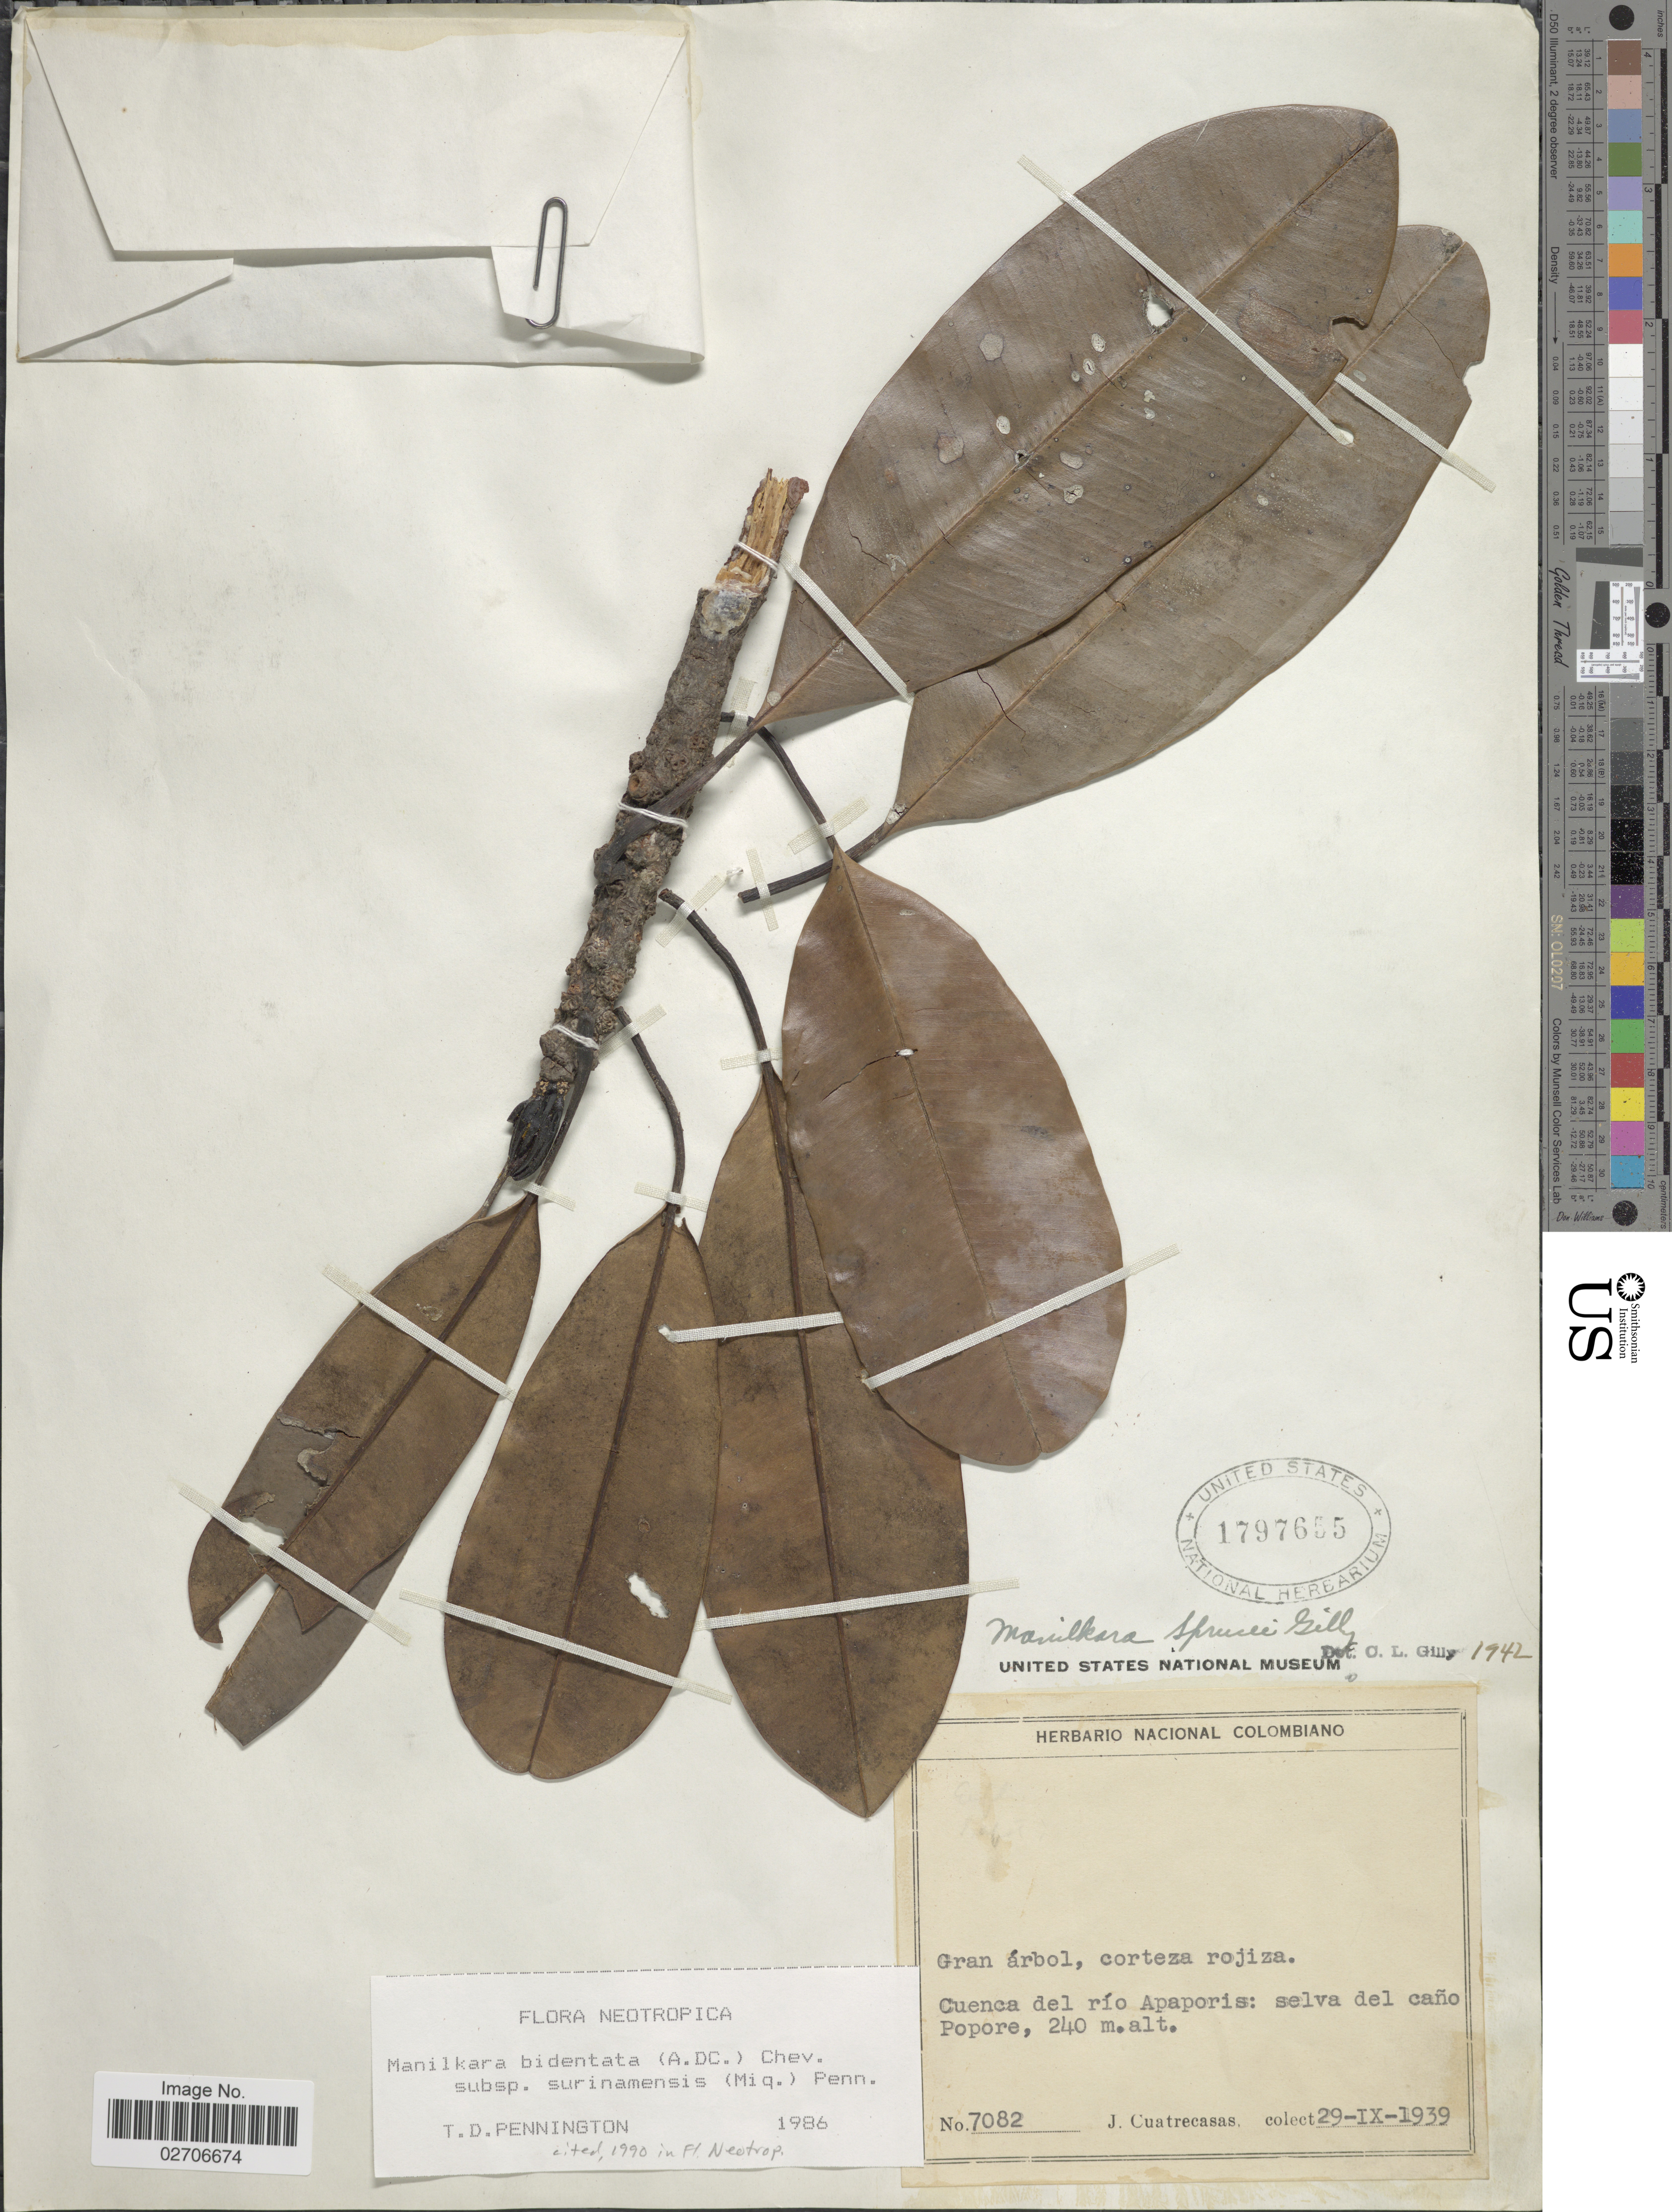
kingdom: Plantae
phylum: Tracheophyta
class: Magnoliopsida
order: Ericales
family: Sapotaceae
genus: Manilkara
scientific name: Manilkara bidentata subsp. surinamensis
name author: (Miq.) T.D. Penn.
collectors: J. Cuatrecasas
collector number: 7082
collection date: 1939-09-29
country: Colombia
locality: Cuenca del rio Apaporis: selva del cano Popore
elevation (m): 240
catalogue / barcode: US 1797655